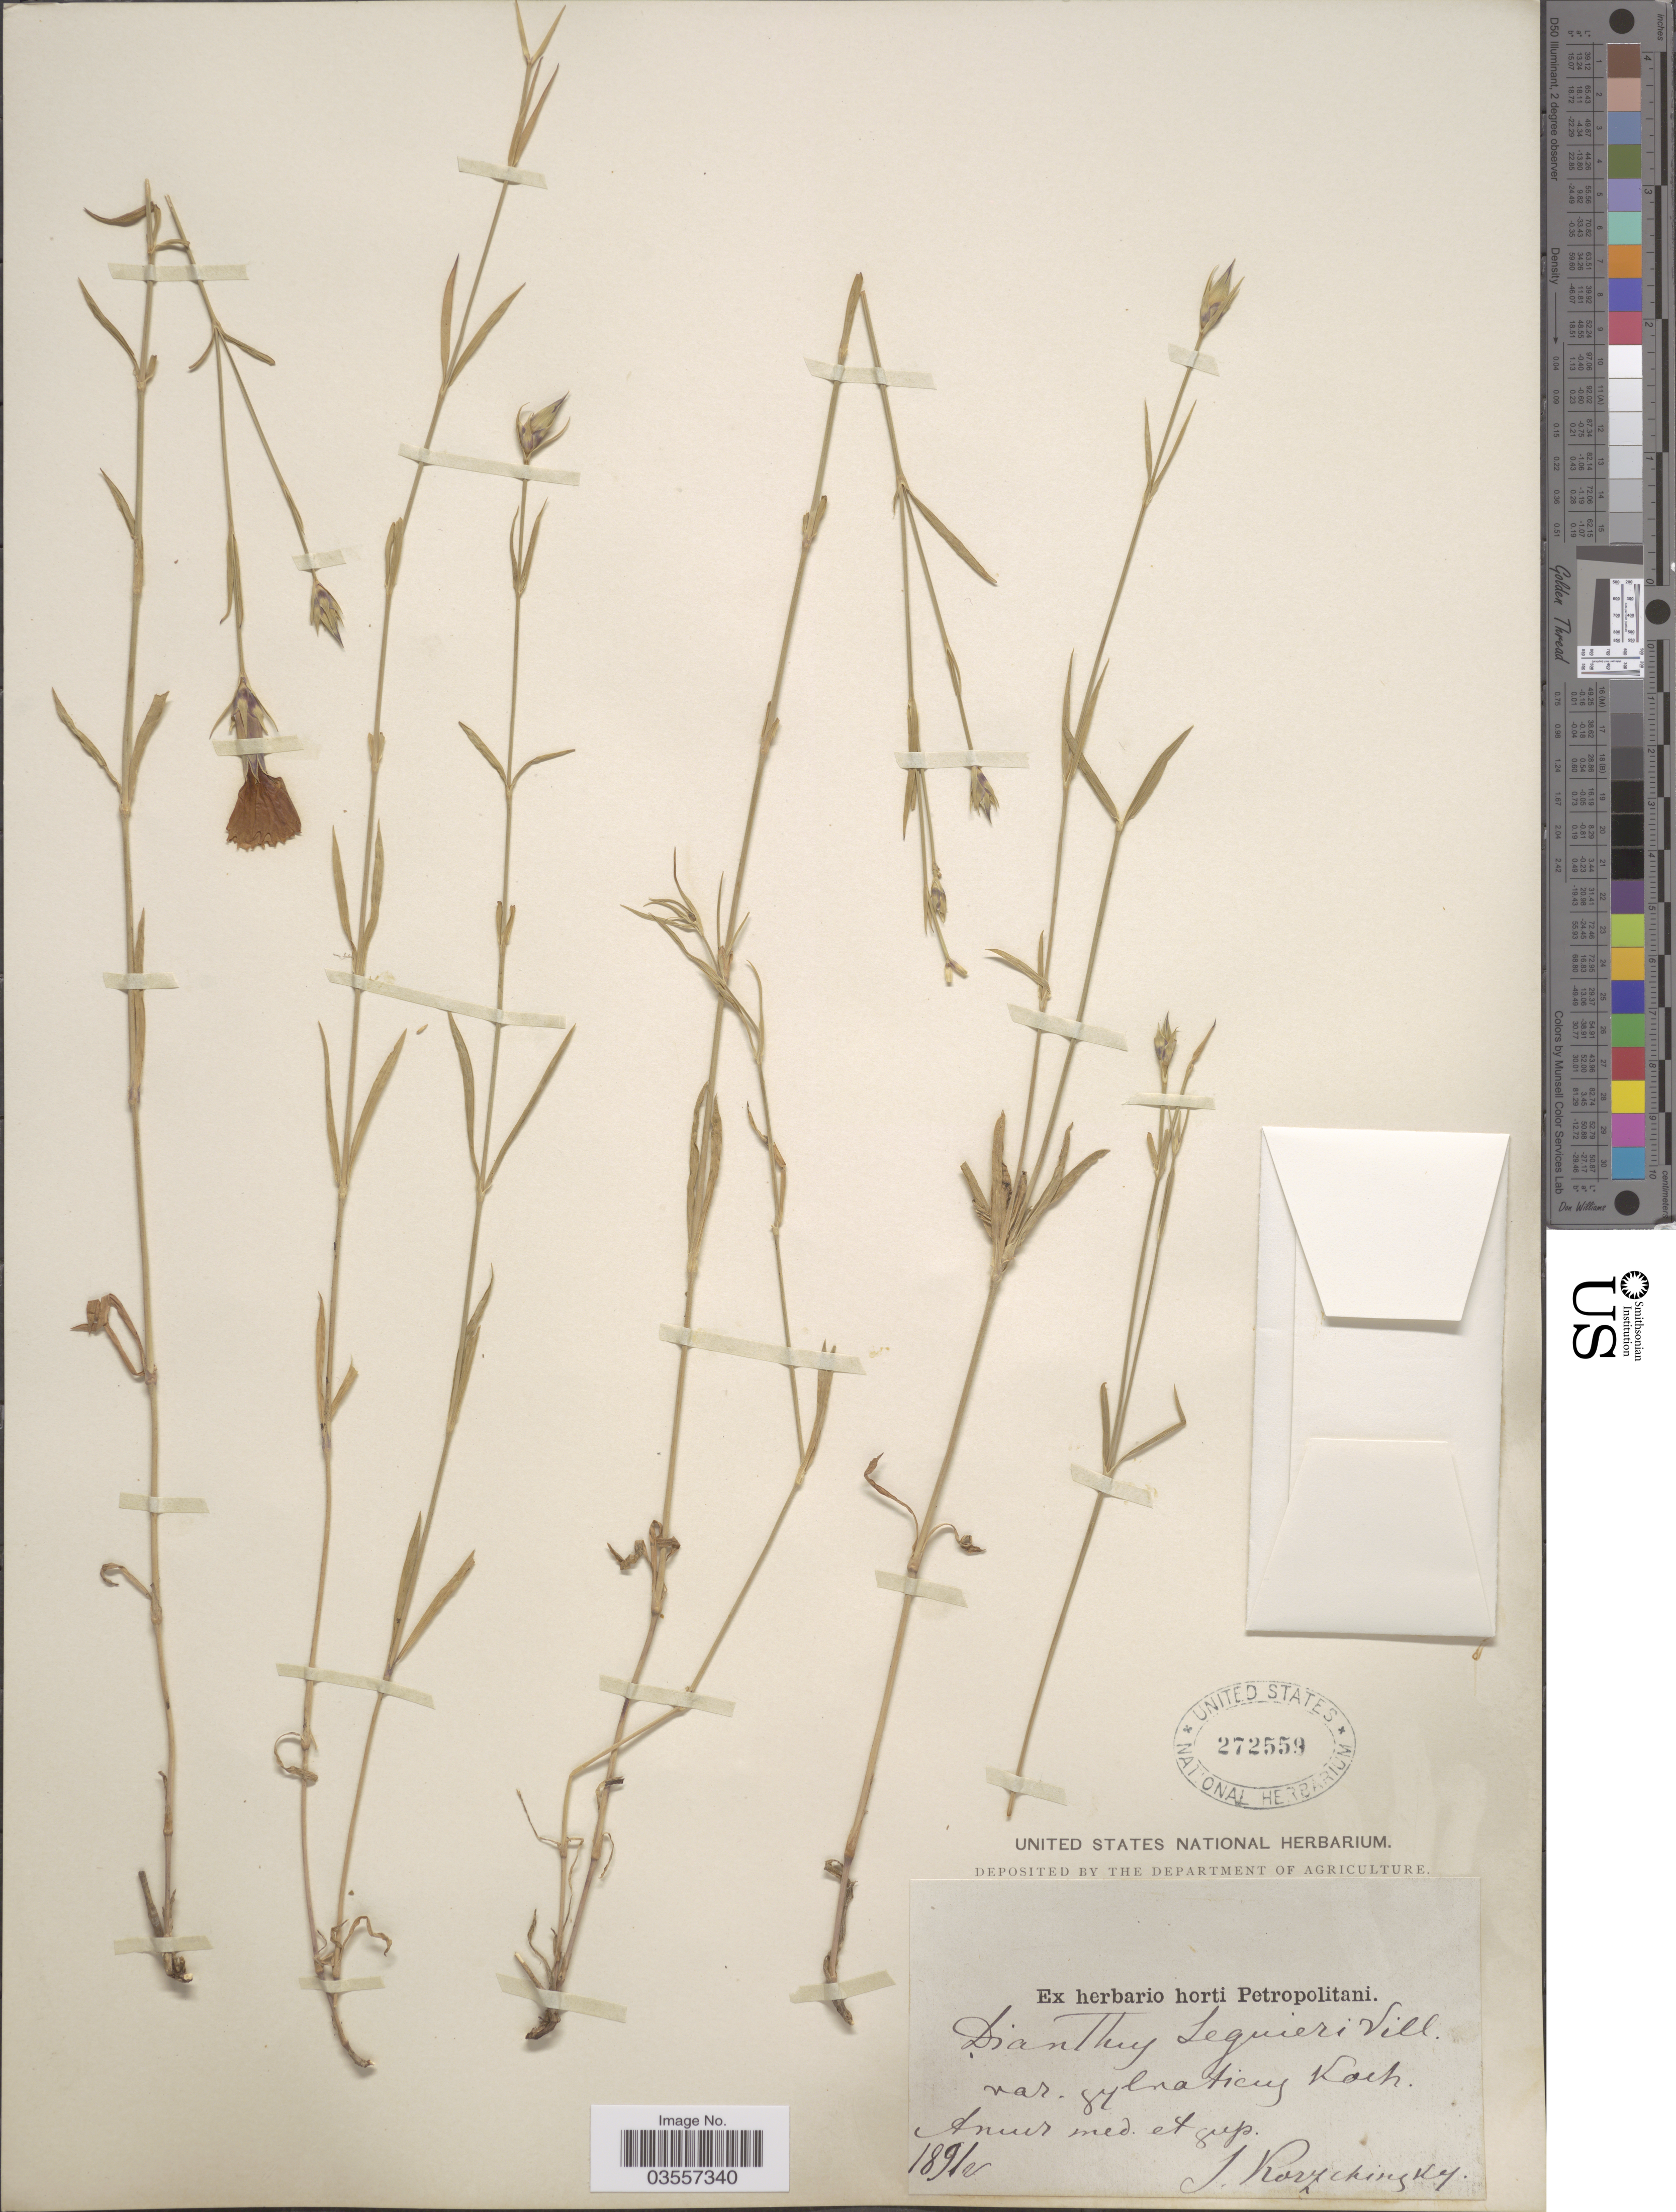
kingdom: Plantae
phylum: Tracheophyta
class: Magnoliopsida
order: Caryophyllales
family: Caryophyllaceae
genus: Dianthus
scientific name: Dianthus seguieri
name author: Vill.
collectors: S. Korzchinsky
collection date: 1891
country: Russian Federation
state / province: Amur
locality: Amur med. et sup.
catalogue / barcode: US 272559